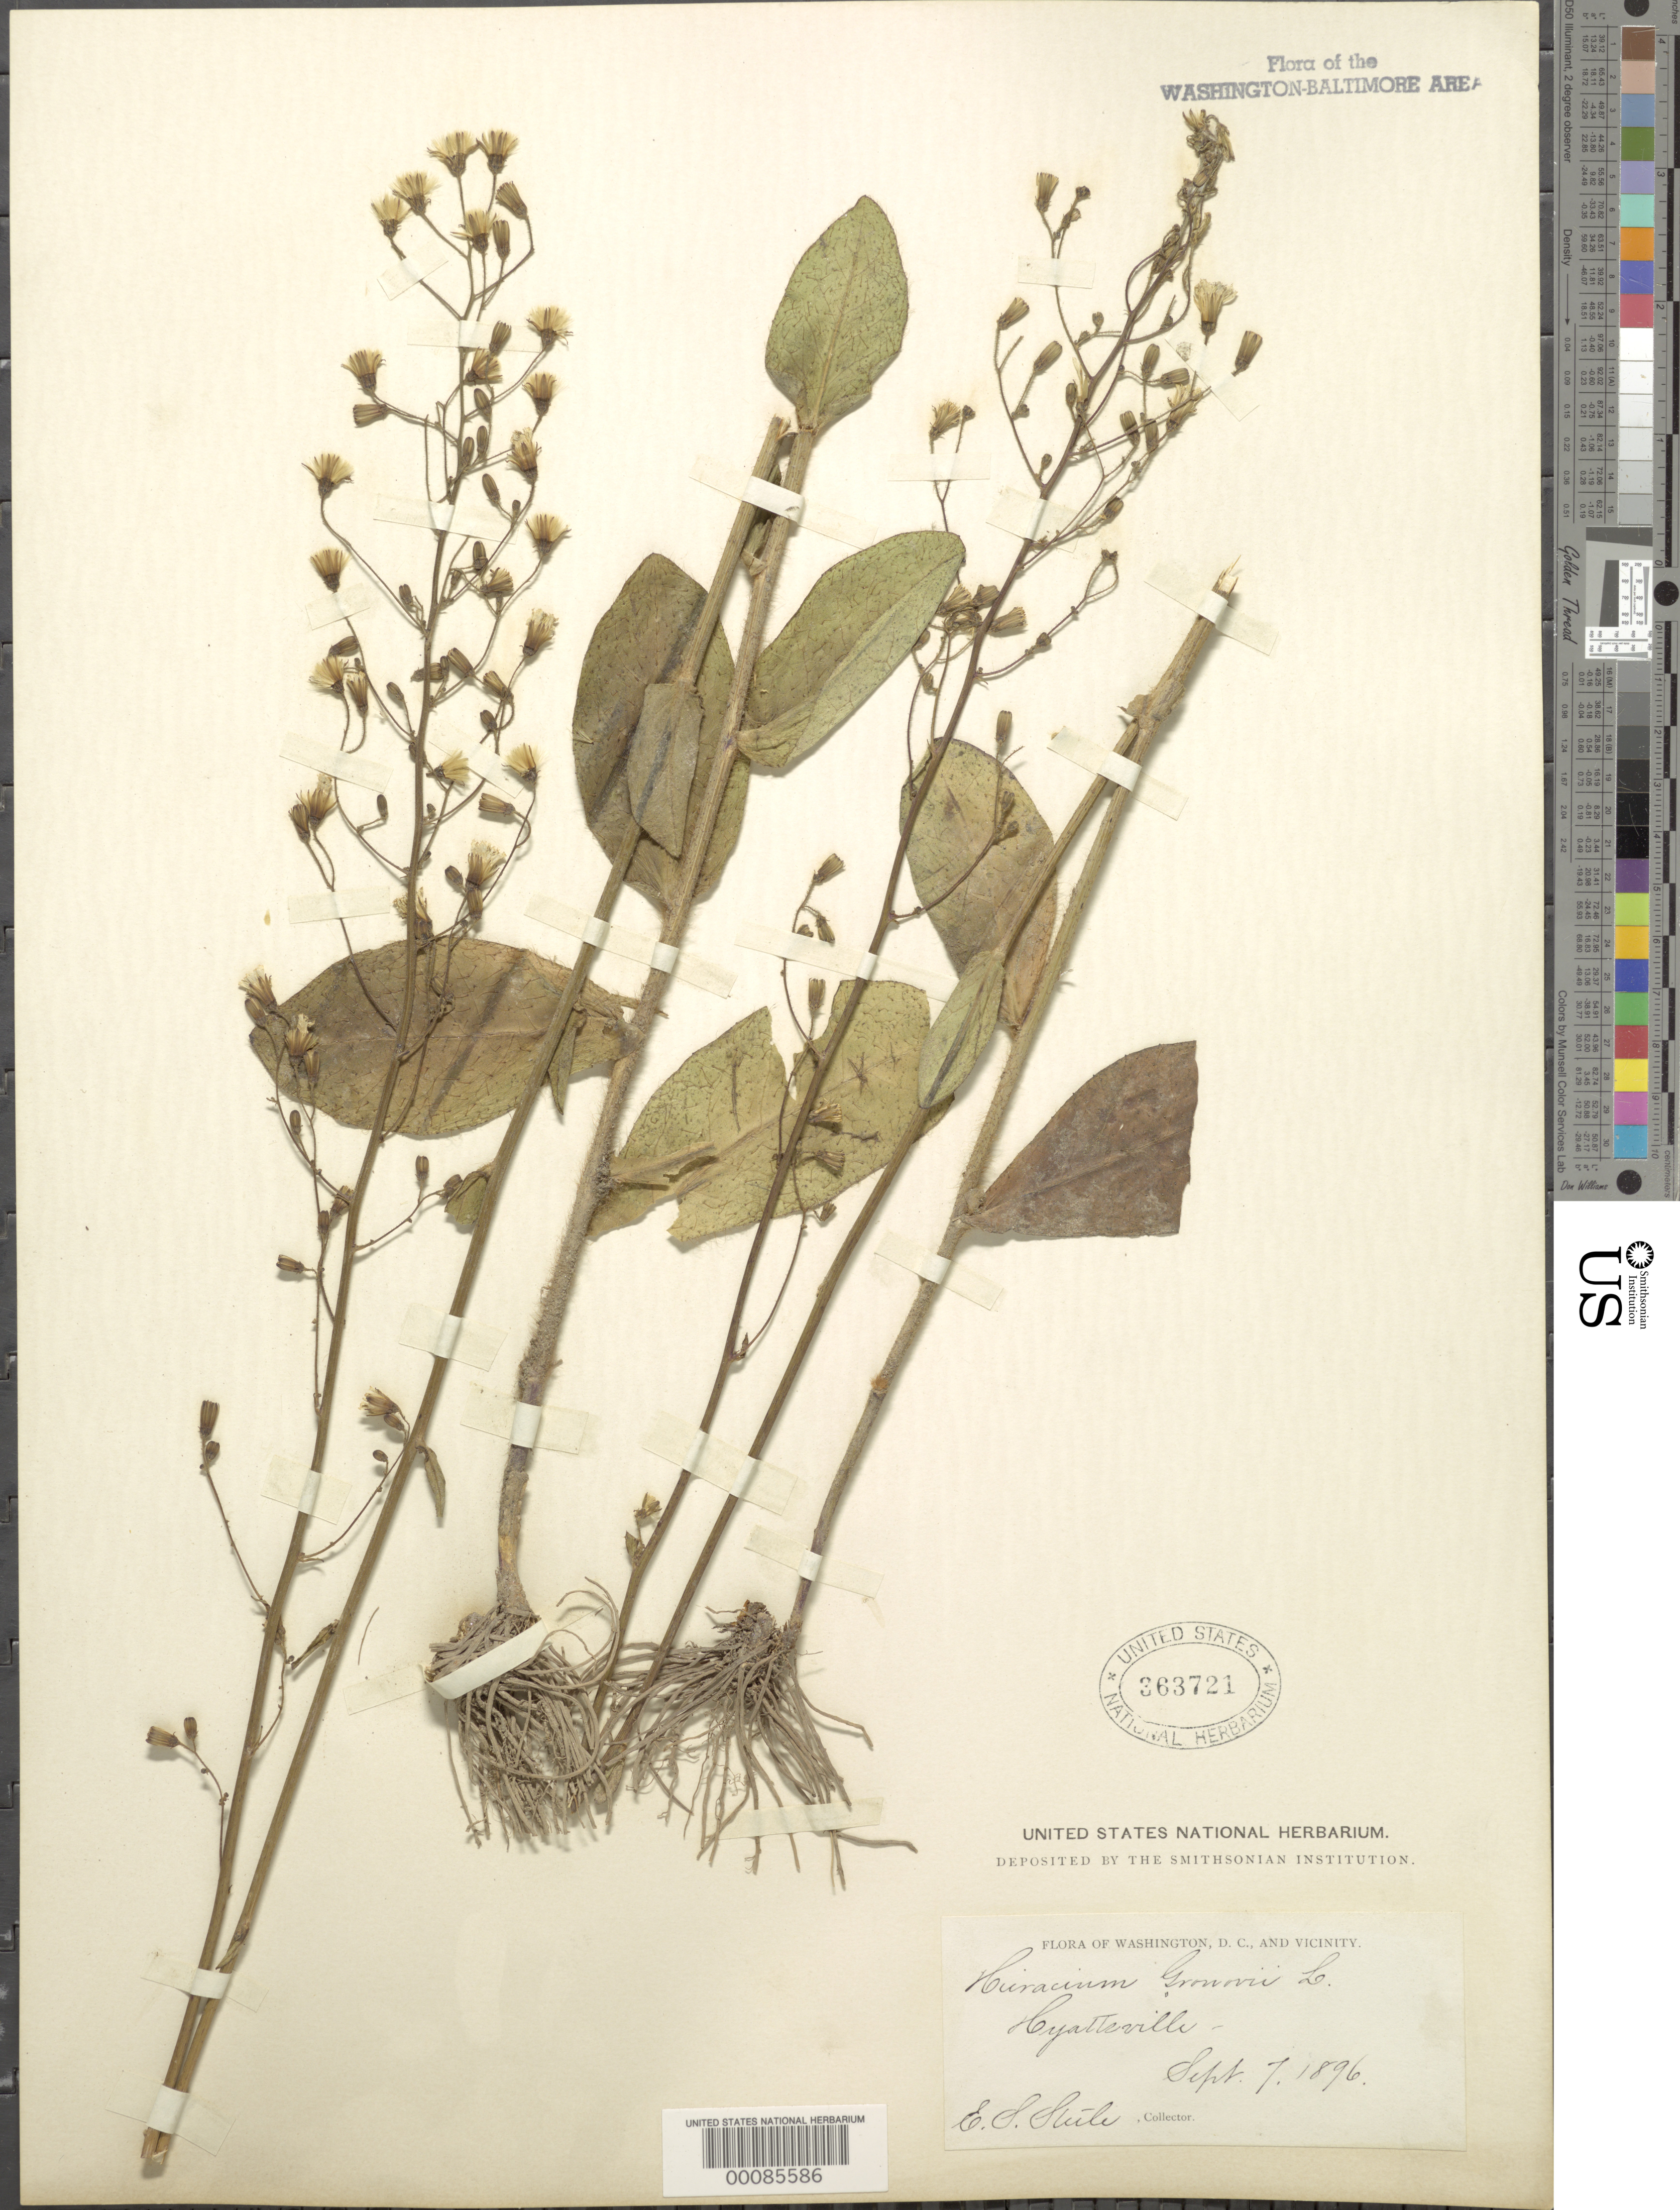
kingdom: Plantae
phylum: Tracheophyta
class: Magnoliopsida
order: Asterales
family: Asteraceae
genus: Hieracium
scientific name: Hieracium gronovii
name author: L.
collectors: E. Steele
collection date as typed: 07 Sep 1896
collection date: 1896-09-07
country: United States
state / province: Maryland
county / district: Prince George's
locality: Hyattsville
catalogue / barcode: US 363721